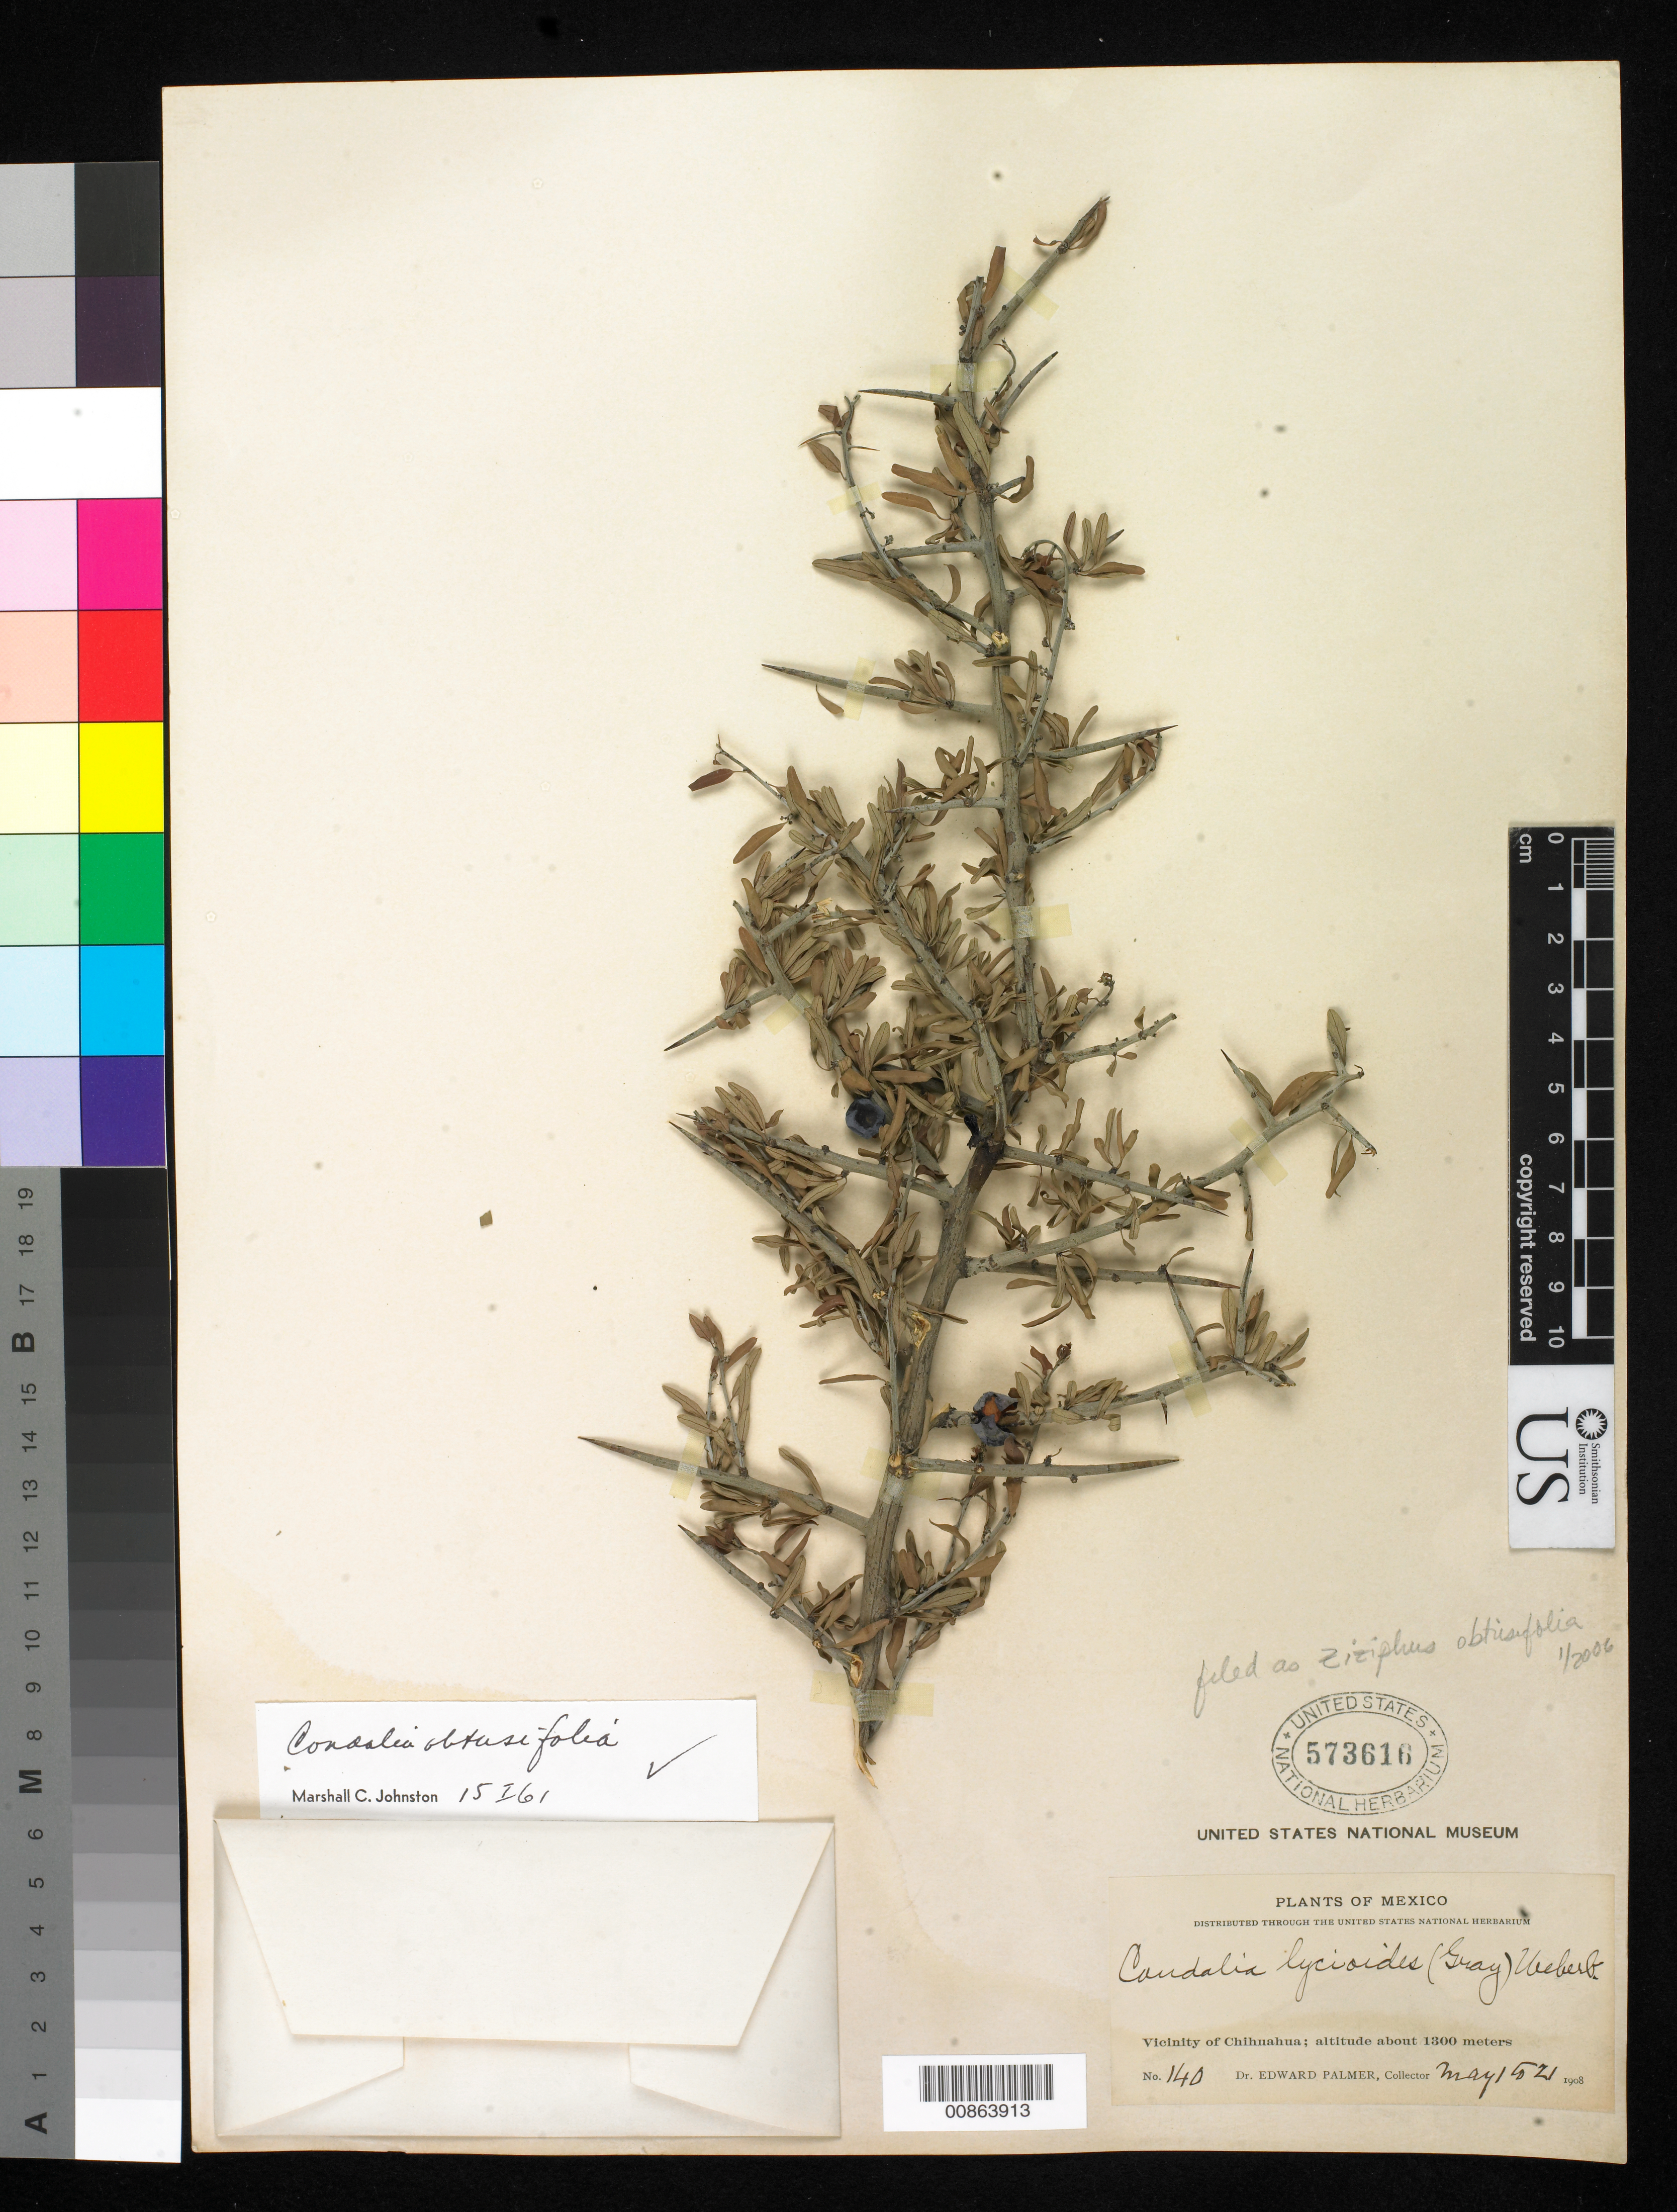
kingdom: Plantae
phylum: Tracheophyta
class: Magnoliopsida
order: Rosales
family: Rhamnaceae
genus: Sarcomphalus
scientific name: Sarcomphalus obtusifolius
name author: (Hook. ex Torr. & A. Gray) Hauenschild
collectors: E. Palmer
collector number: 140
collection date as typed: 01 May 1908 to 21 May 1908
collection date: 1908-05-01/1908-05-21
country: Mexico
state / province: Chihuahua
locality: Vicinity of Chihuahua.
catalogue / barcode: US 573616